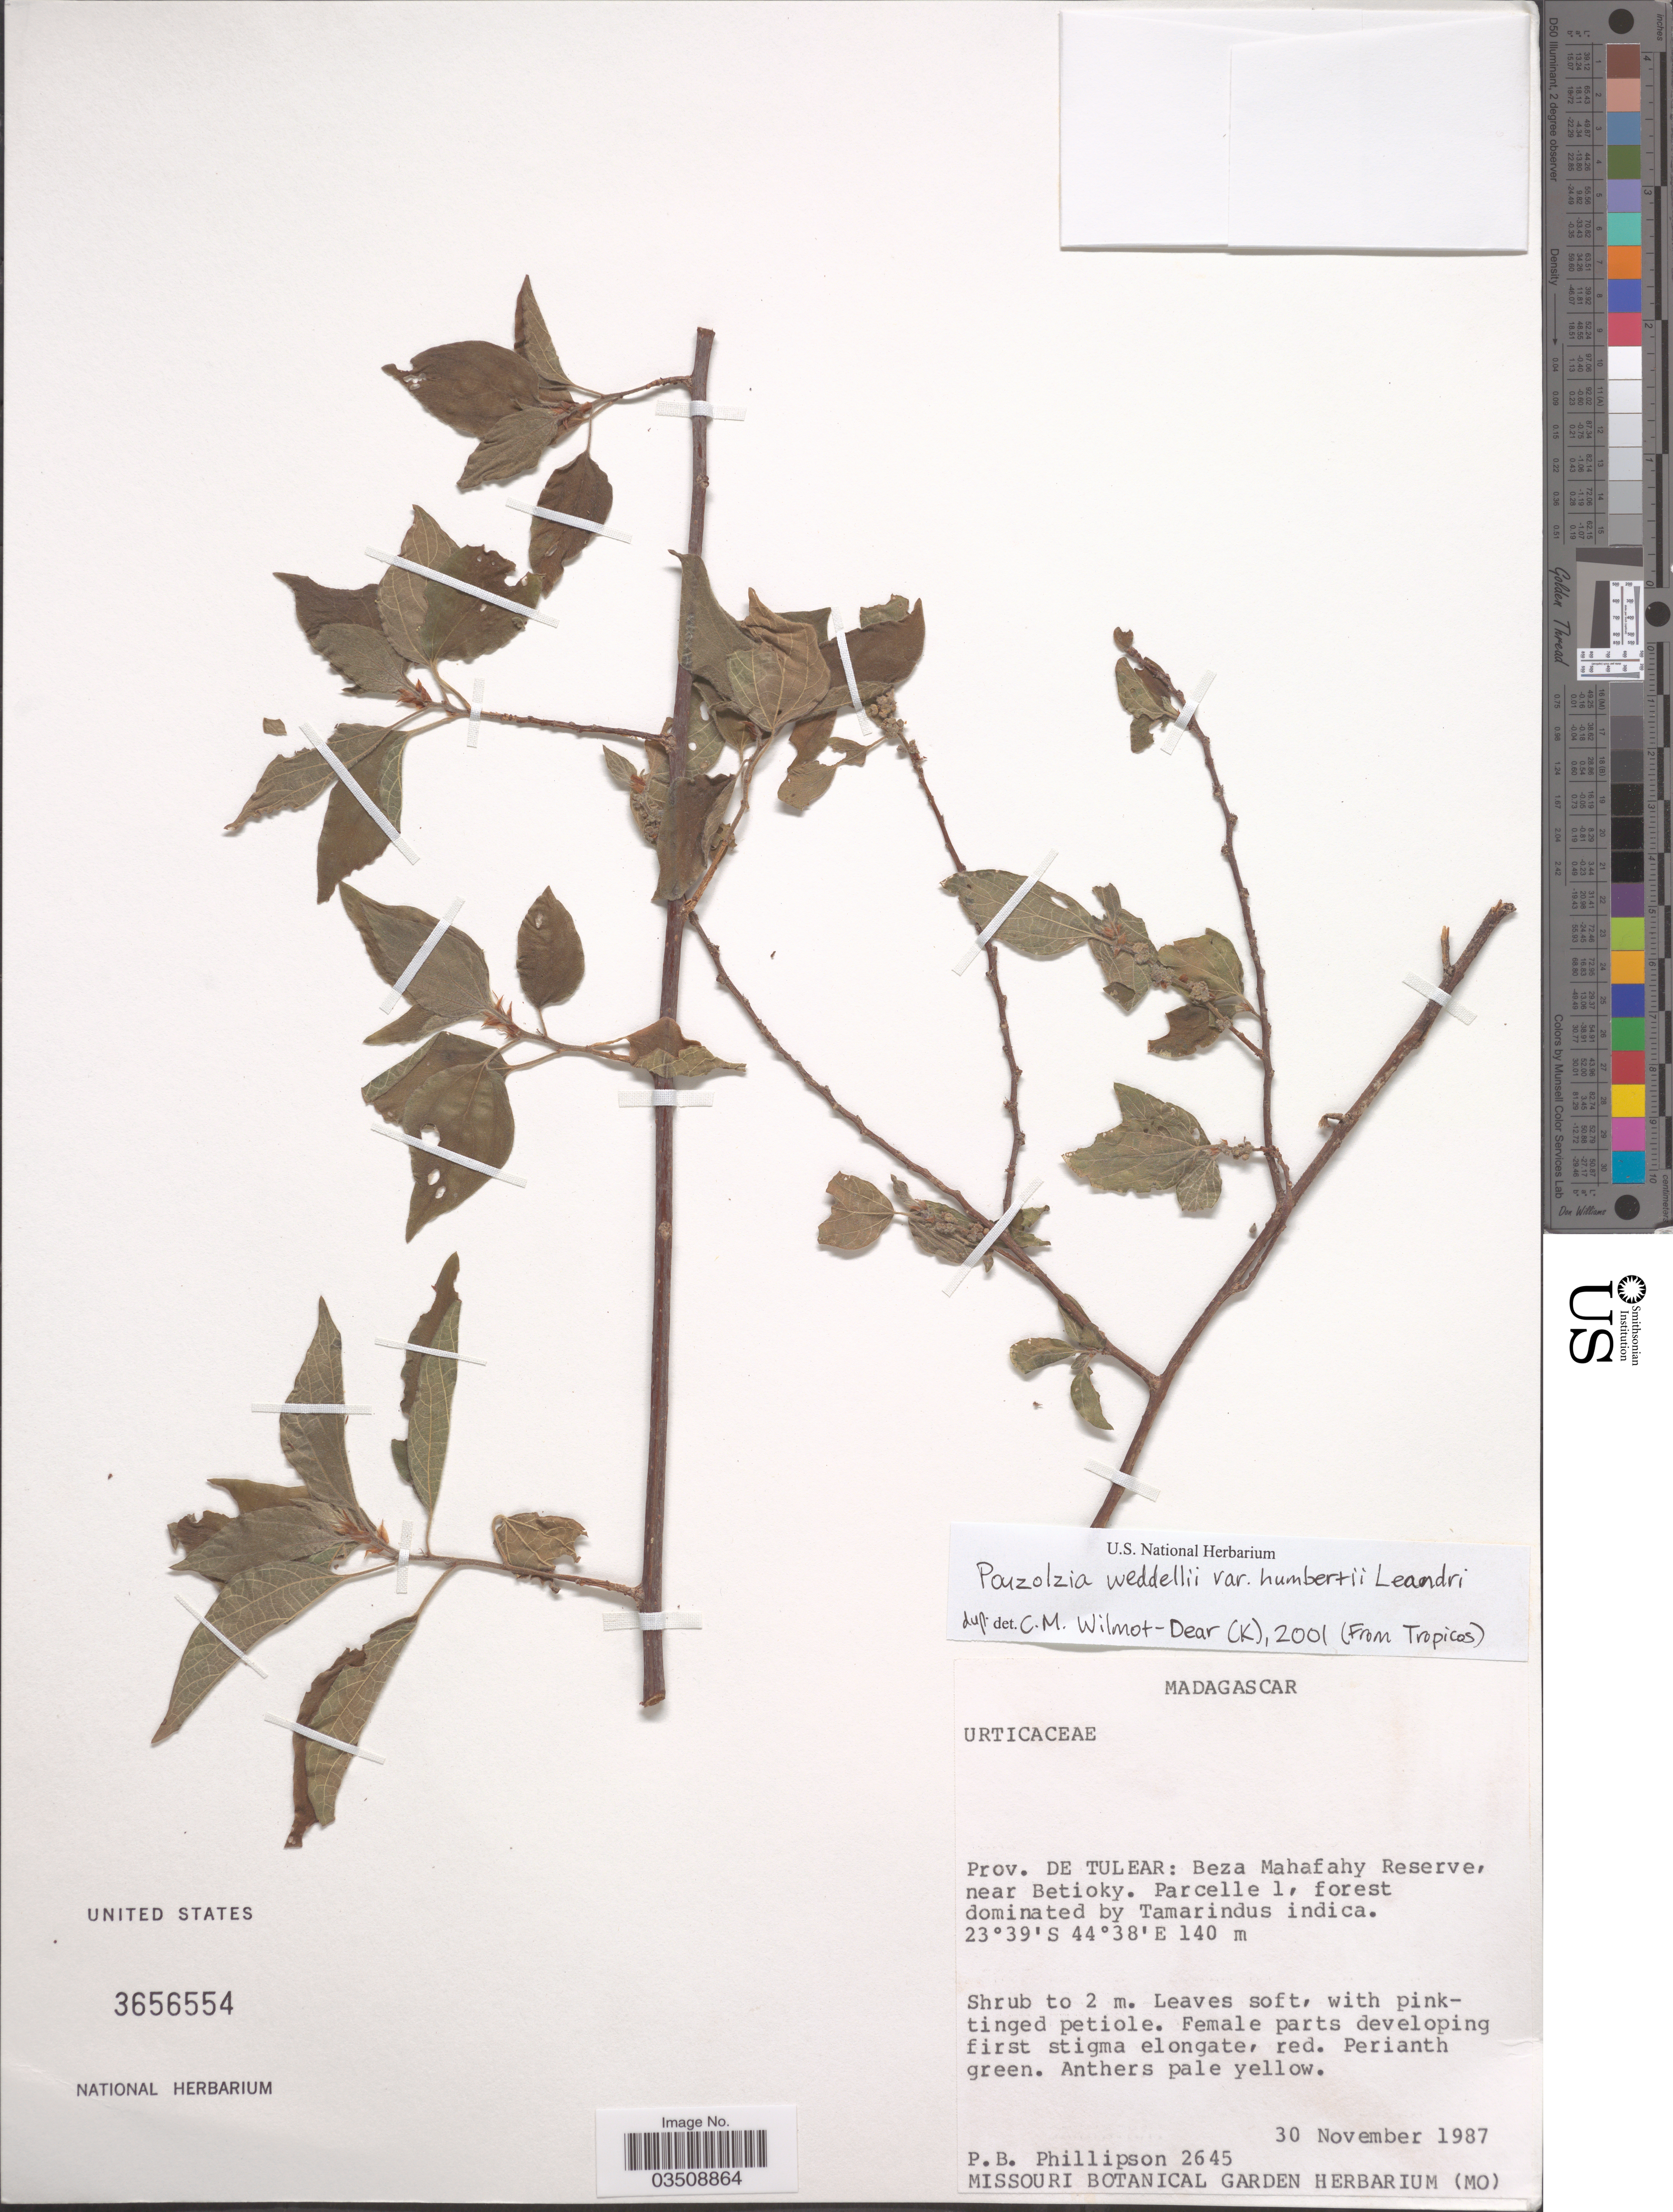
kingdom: Plantae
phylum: Tracheophyta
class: Magnoliopsida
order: Rosales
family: Urticaceae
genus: Pouzolzia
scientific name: Pouzolzia weddellii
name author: Leandri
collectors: P. B. Phillipson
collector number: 2645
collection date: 1987-11-30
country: Madagascar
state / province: Atsimo-Andrefana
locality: Prov. de Tulear: Beza Mahafahy Reserve, near Betioky.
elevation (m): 140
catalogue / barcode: US 3656554